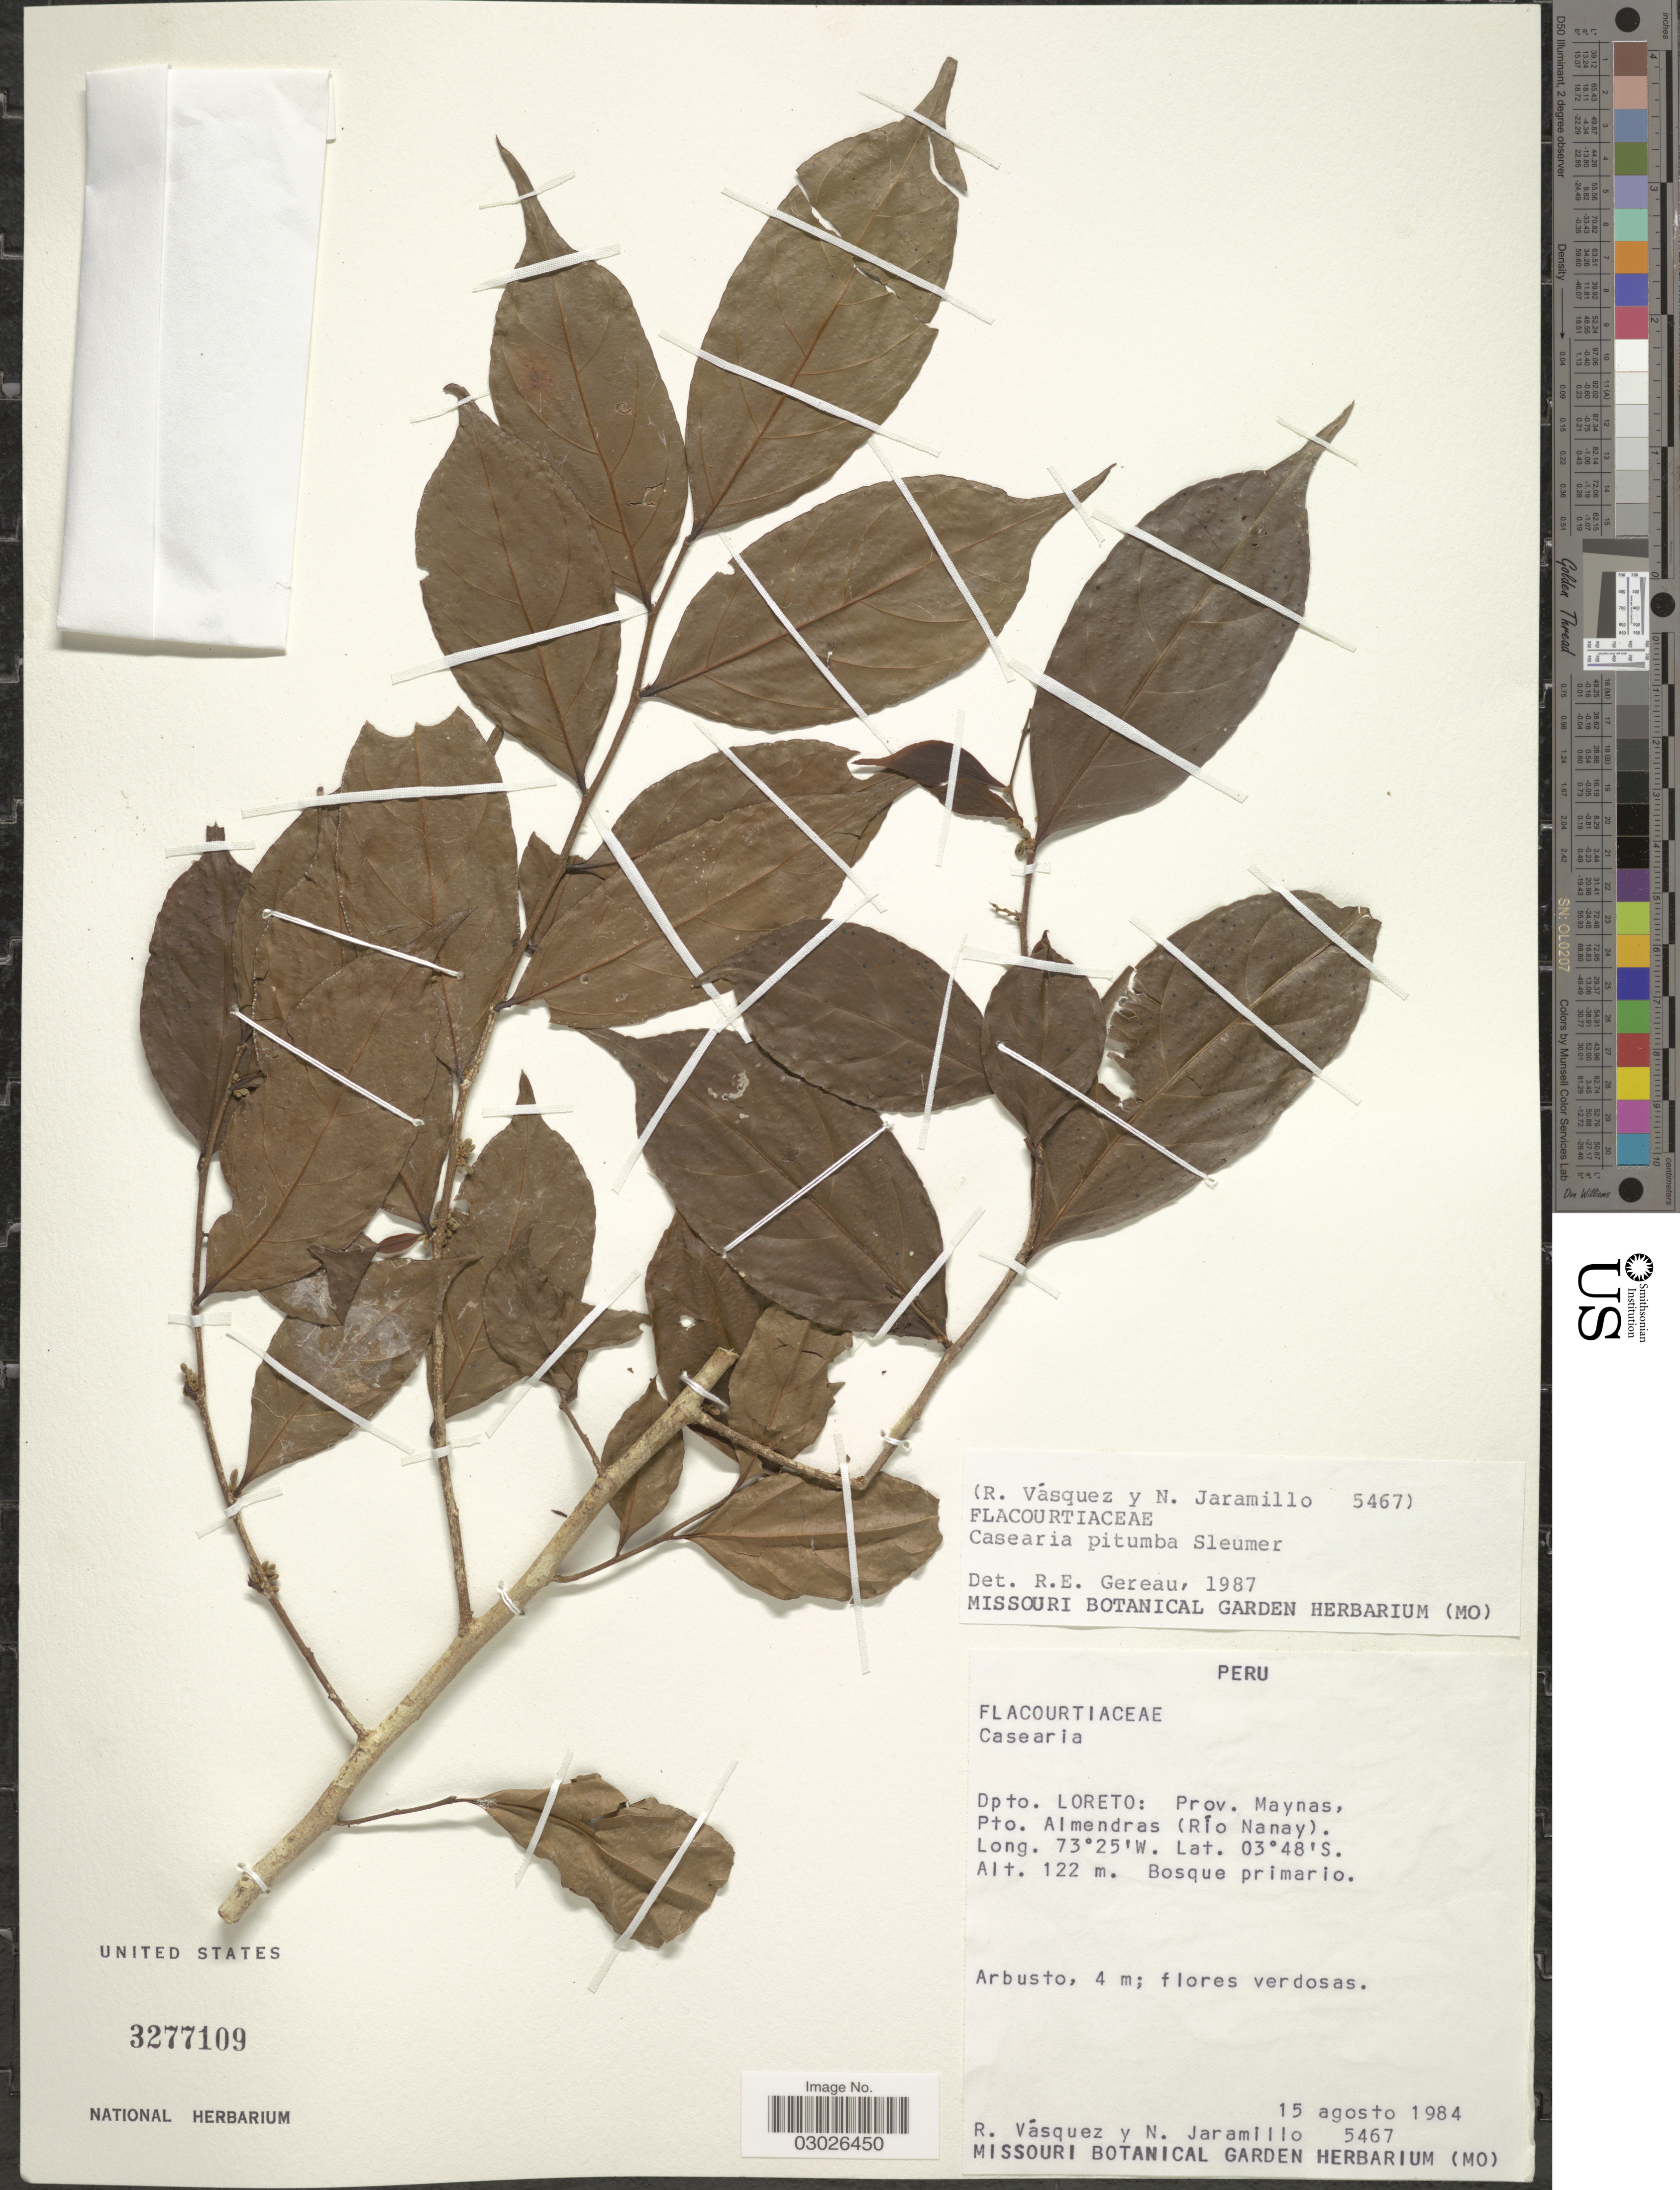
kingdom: Plantae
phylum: Tracheophyta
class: Magnoliopsida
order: Malpighiales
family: Salicaceae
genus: Casearia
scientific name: Casearia pitumba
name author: Sleumer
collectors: R. Vásquez & N. Jaramillo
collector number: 5467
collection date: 1984-08-15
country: Peru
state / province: Loreto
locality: Dpto. Loreto: Prov. Maynas, Pto. Almendras (Río Nanay).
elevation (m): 122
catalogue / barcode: US 3277109